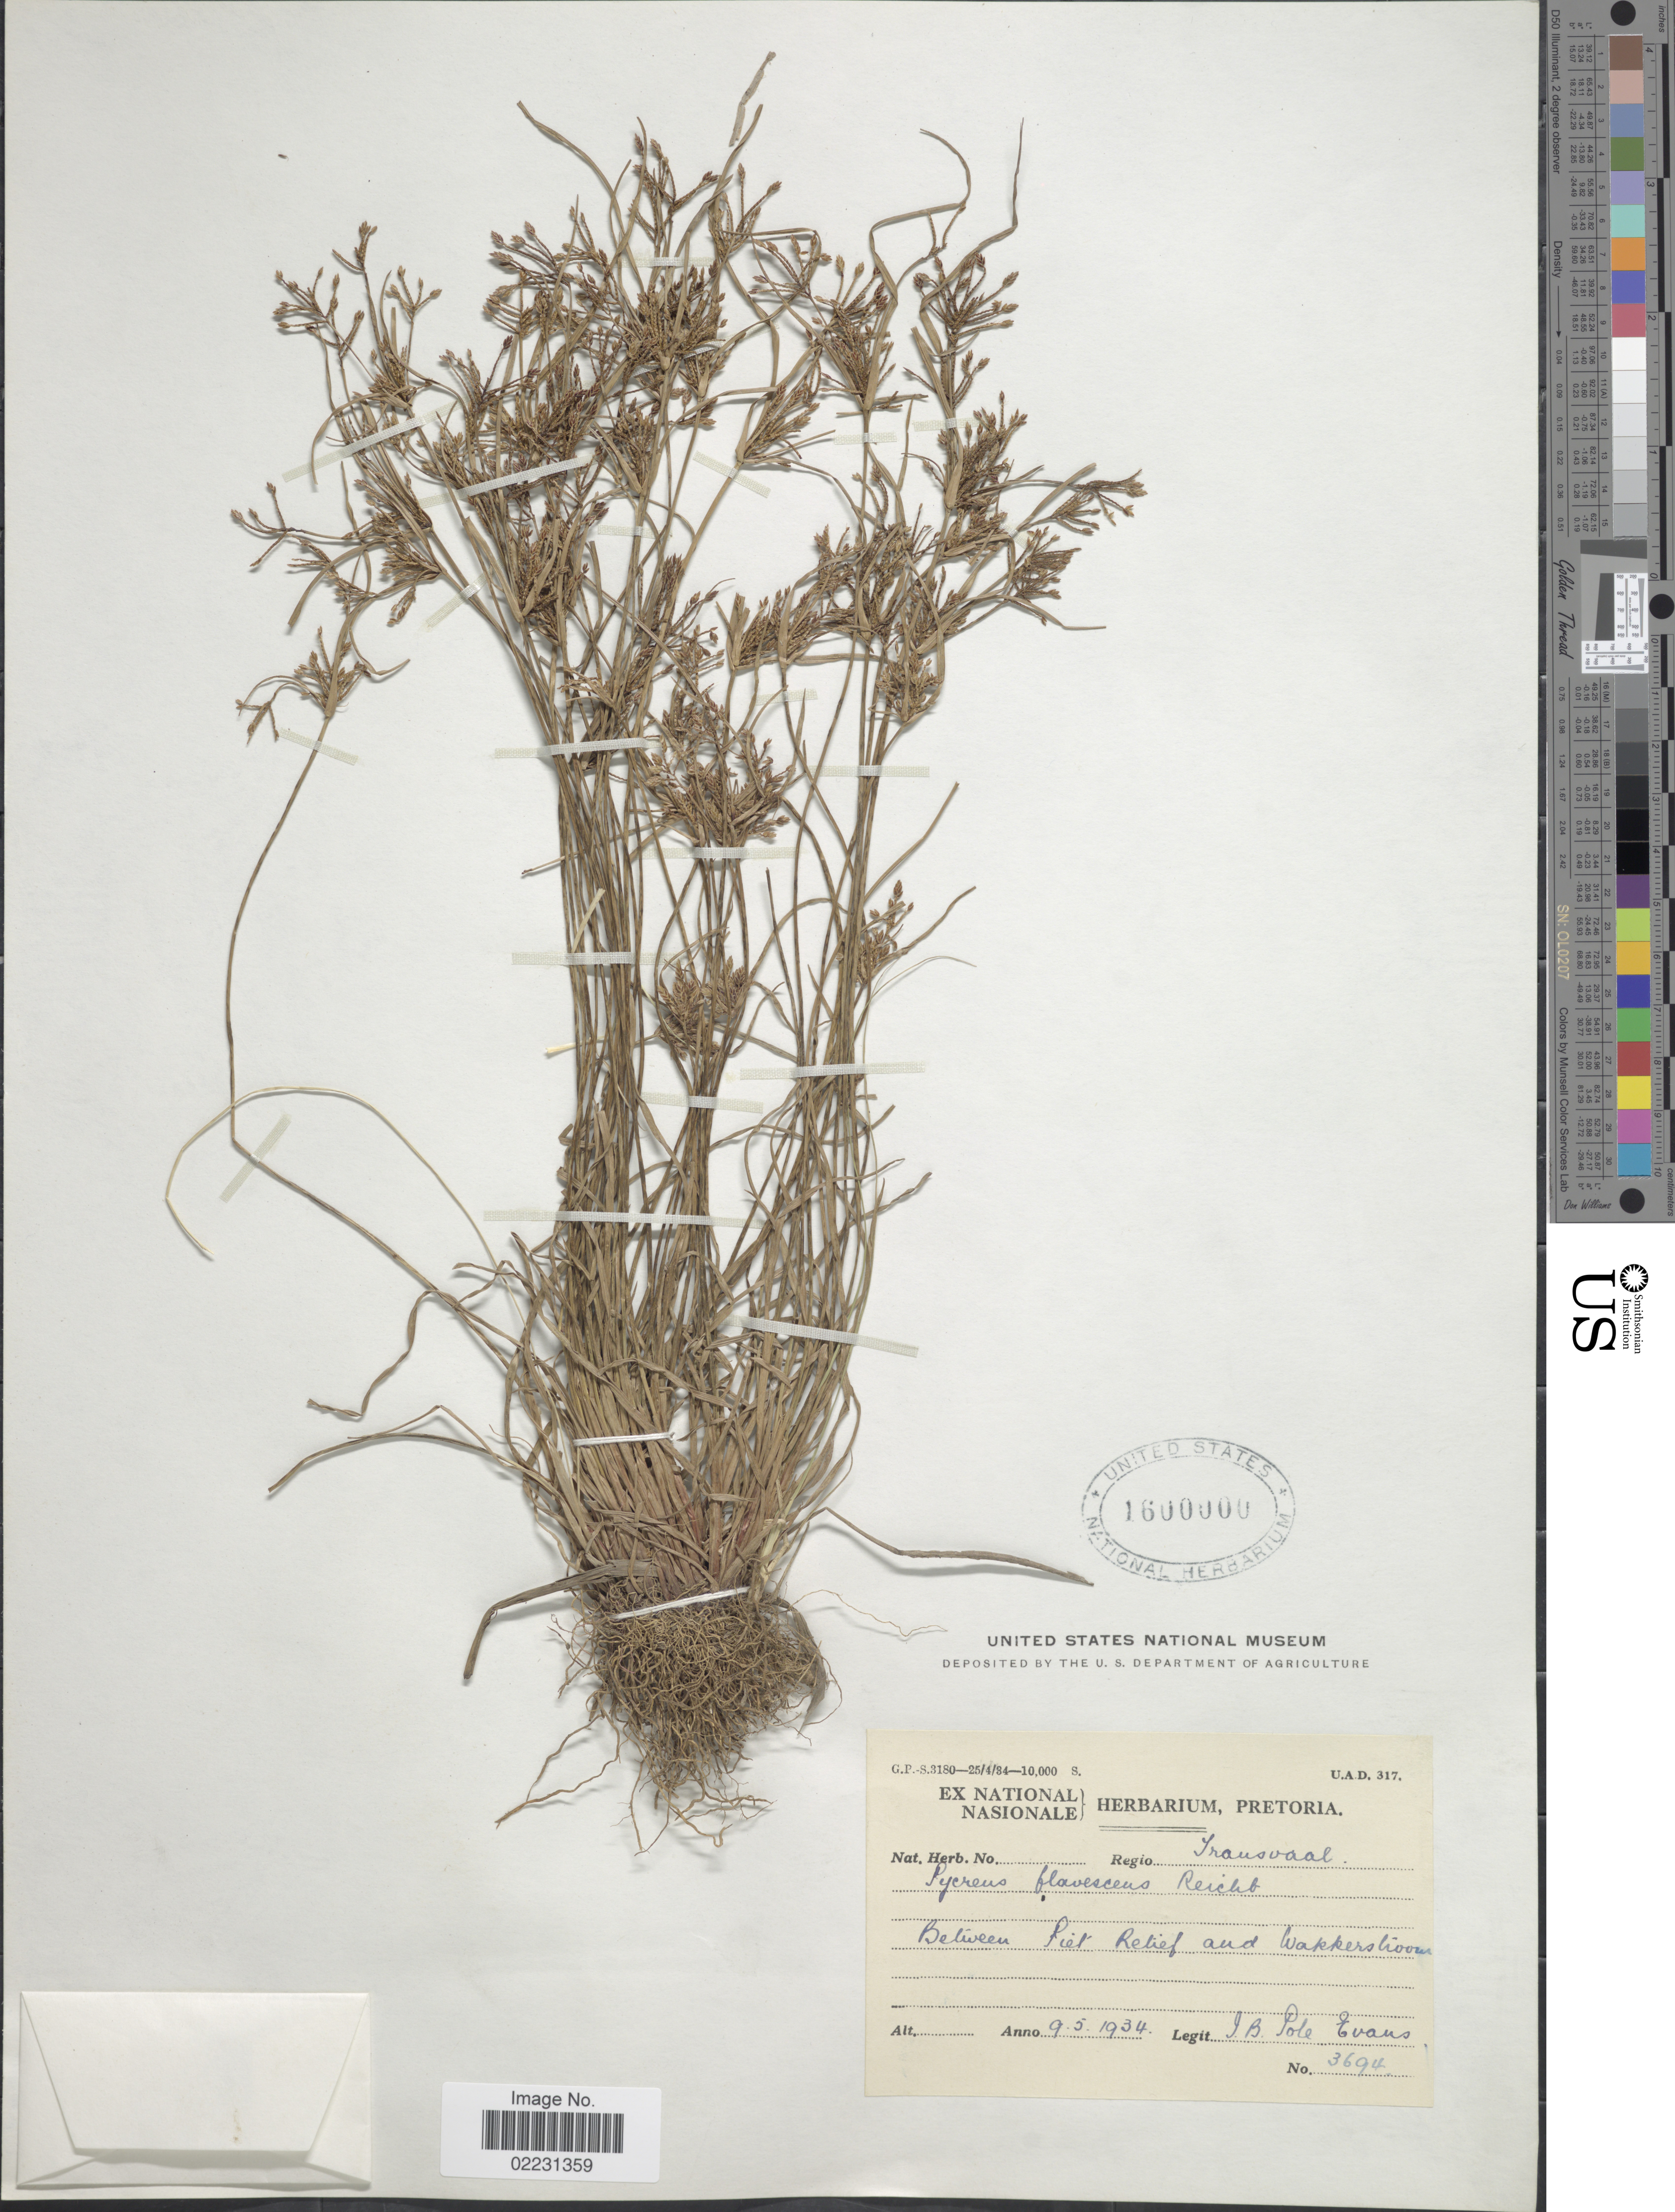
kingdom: Plantae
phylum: Tracheophyta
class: Liliopsida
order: Poales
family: Cyperaceae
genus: Cyperus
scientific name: Cyperus flavescens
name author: L.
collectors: I. B. Pole-Evans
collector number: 3694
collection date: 1934-05-09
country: South Africa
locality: Regio Transvaal. Between Piet Retief and Wakkerstroom.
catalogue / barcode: US 1600000